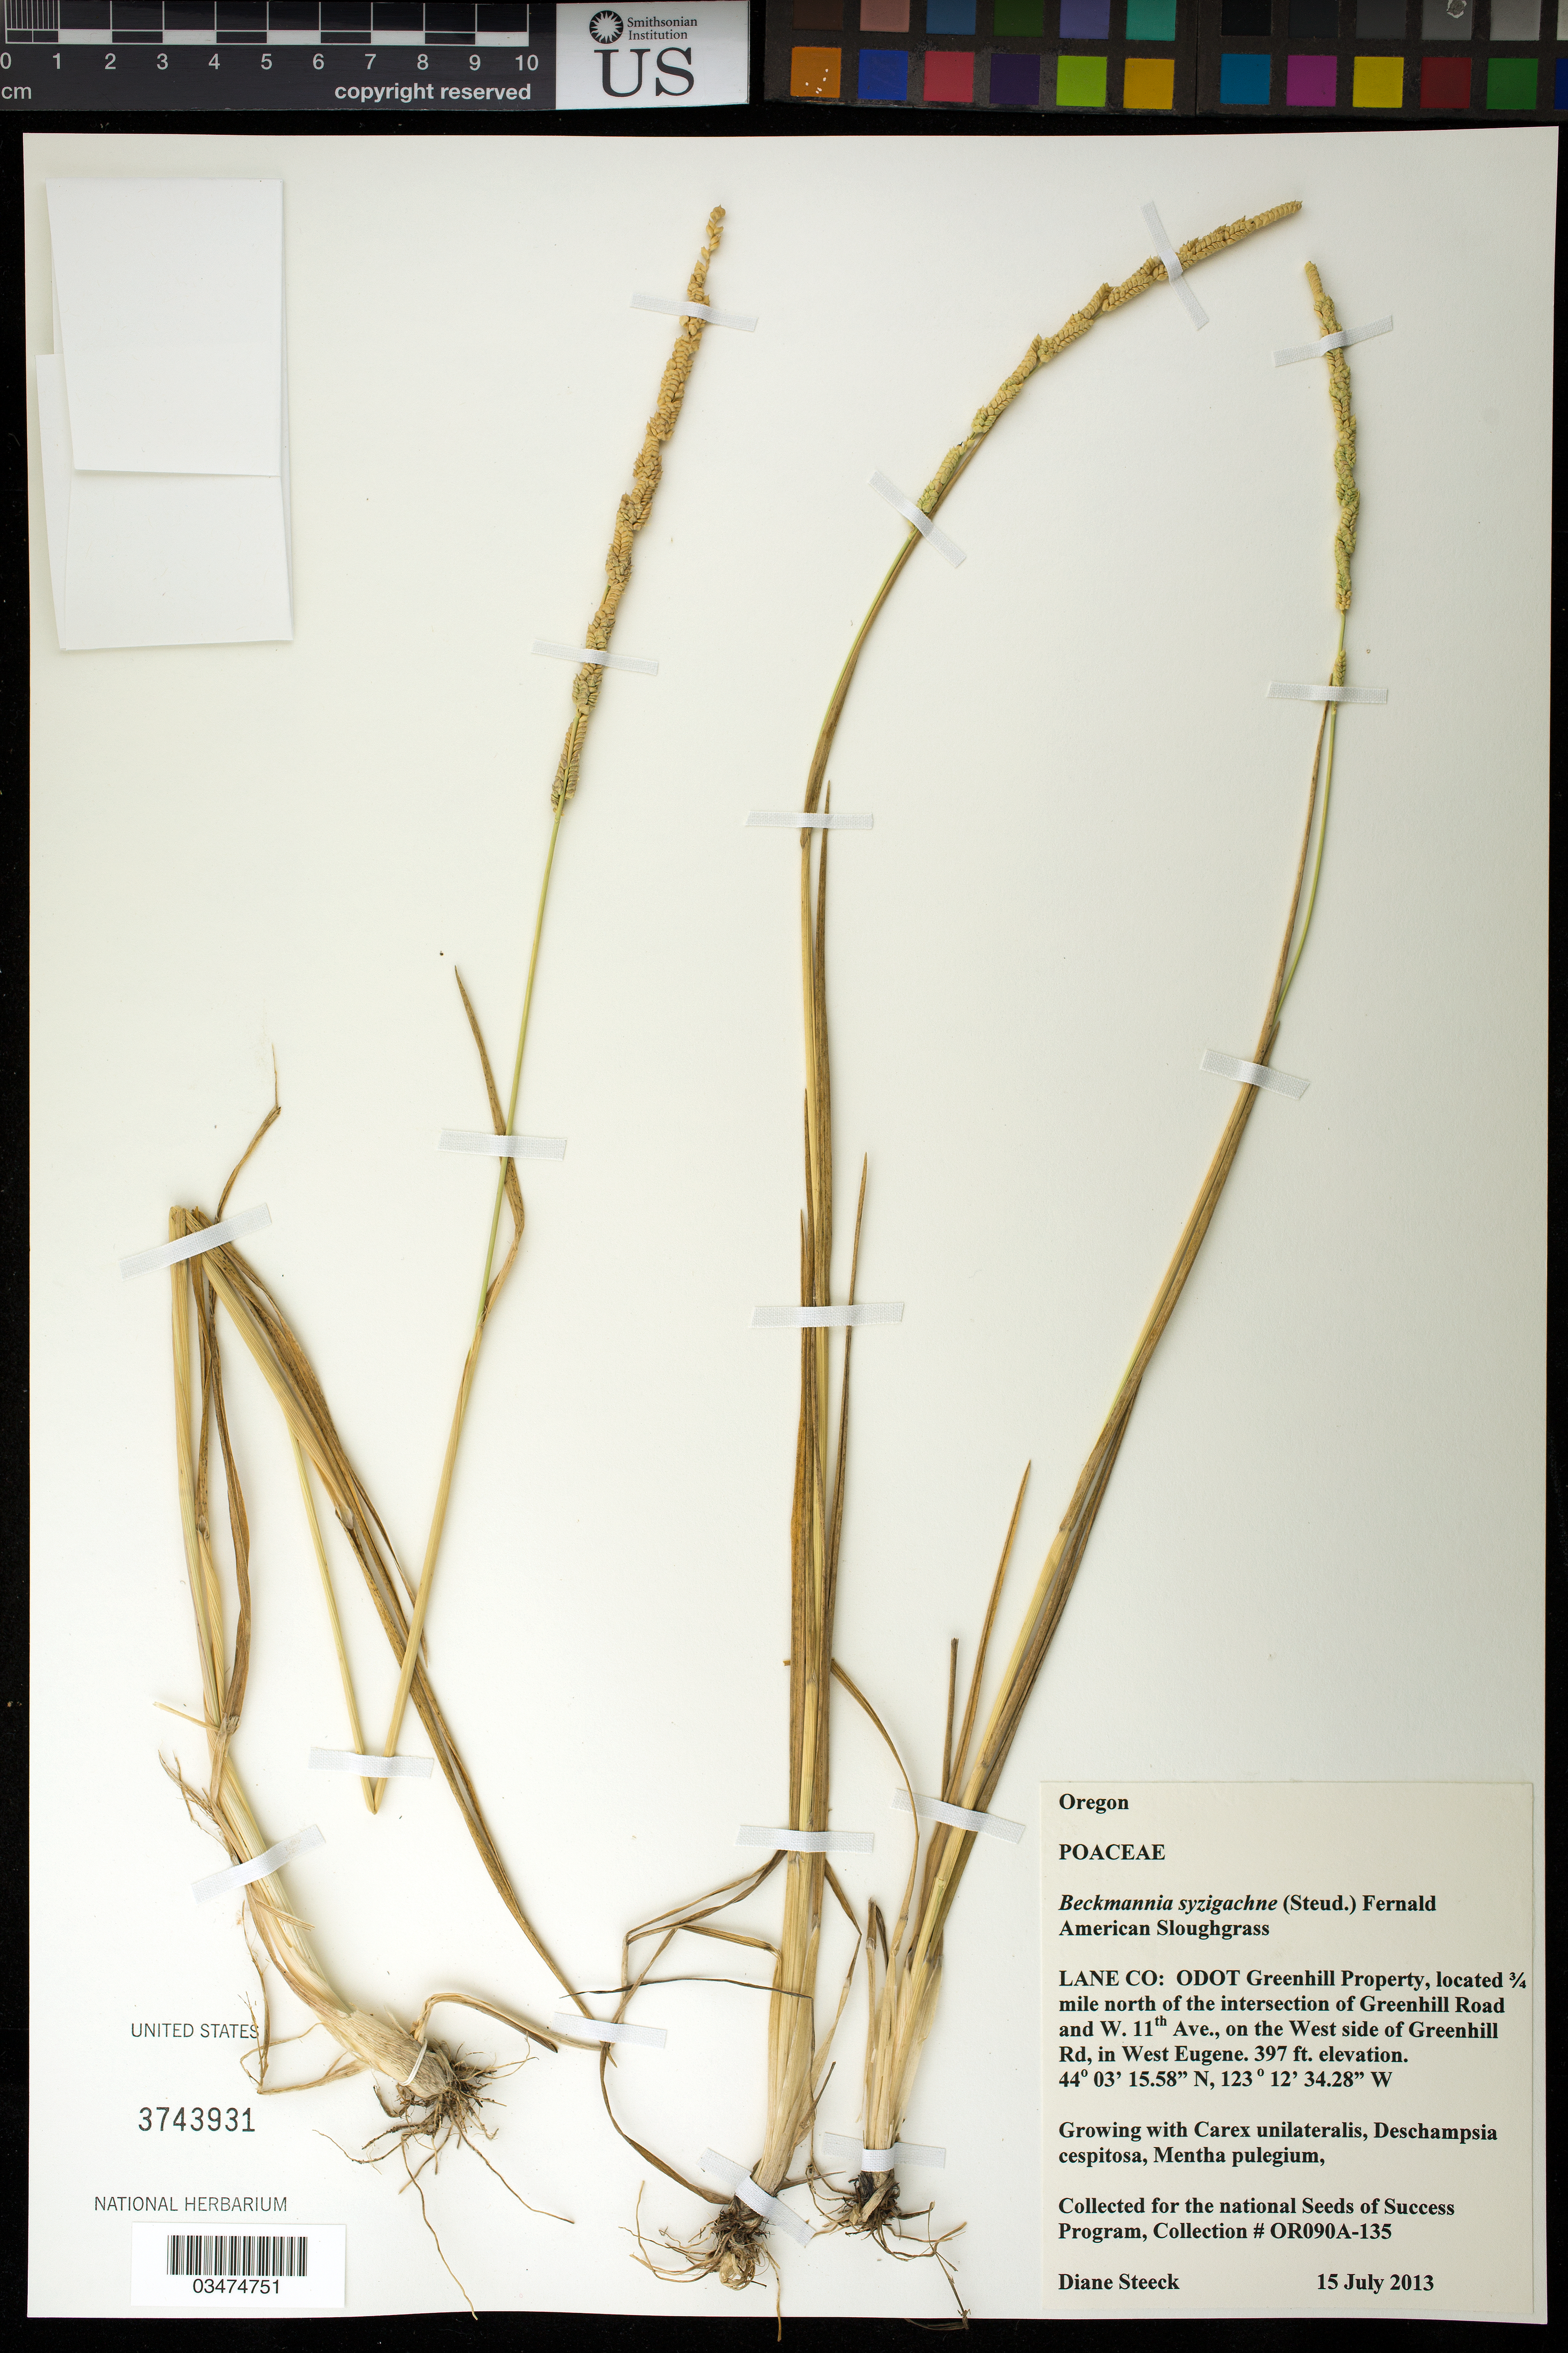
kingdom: Plantae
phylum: Tracheophyta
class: Liliopsida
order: Poales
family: Poaceae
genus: Beckmannia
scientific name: Beckmannia syzigachne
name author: (Steud.) Fernald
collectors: D. Steeck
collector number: OR090A-135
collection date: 2013-07-15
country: United States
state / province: Oregon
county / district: Lane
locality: ODOT Greenhill Property, 3/4 mi. N of intersection of Greenhill Rd and W. 11th Ave., on W side of Greenhill Rd in West Eugene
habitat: With Carex densa, Mentha pulegium, Deschampsia cespitosa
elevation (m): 121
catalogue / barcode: US 3743931